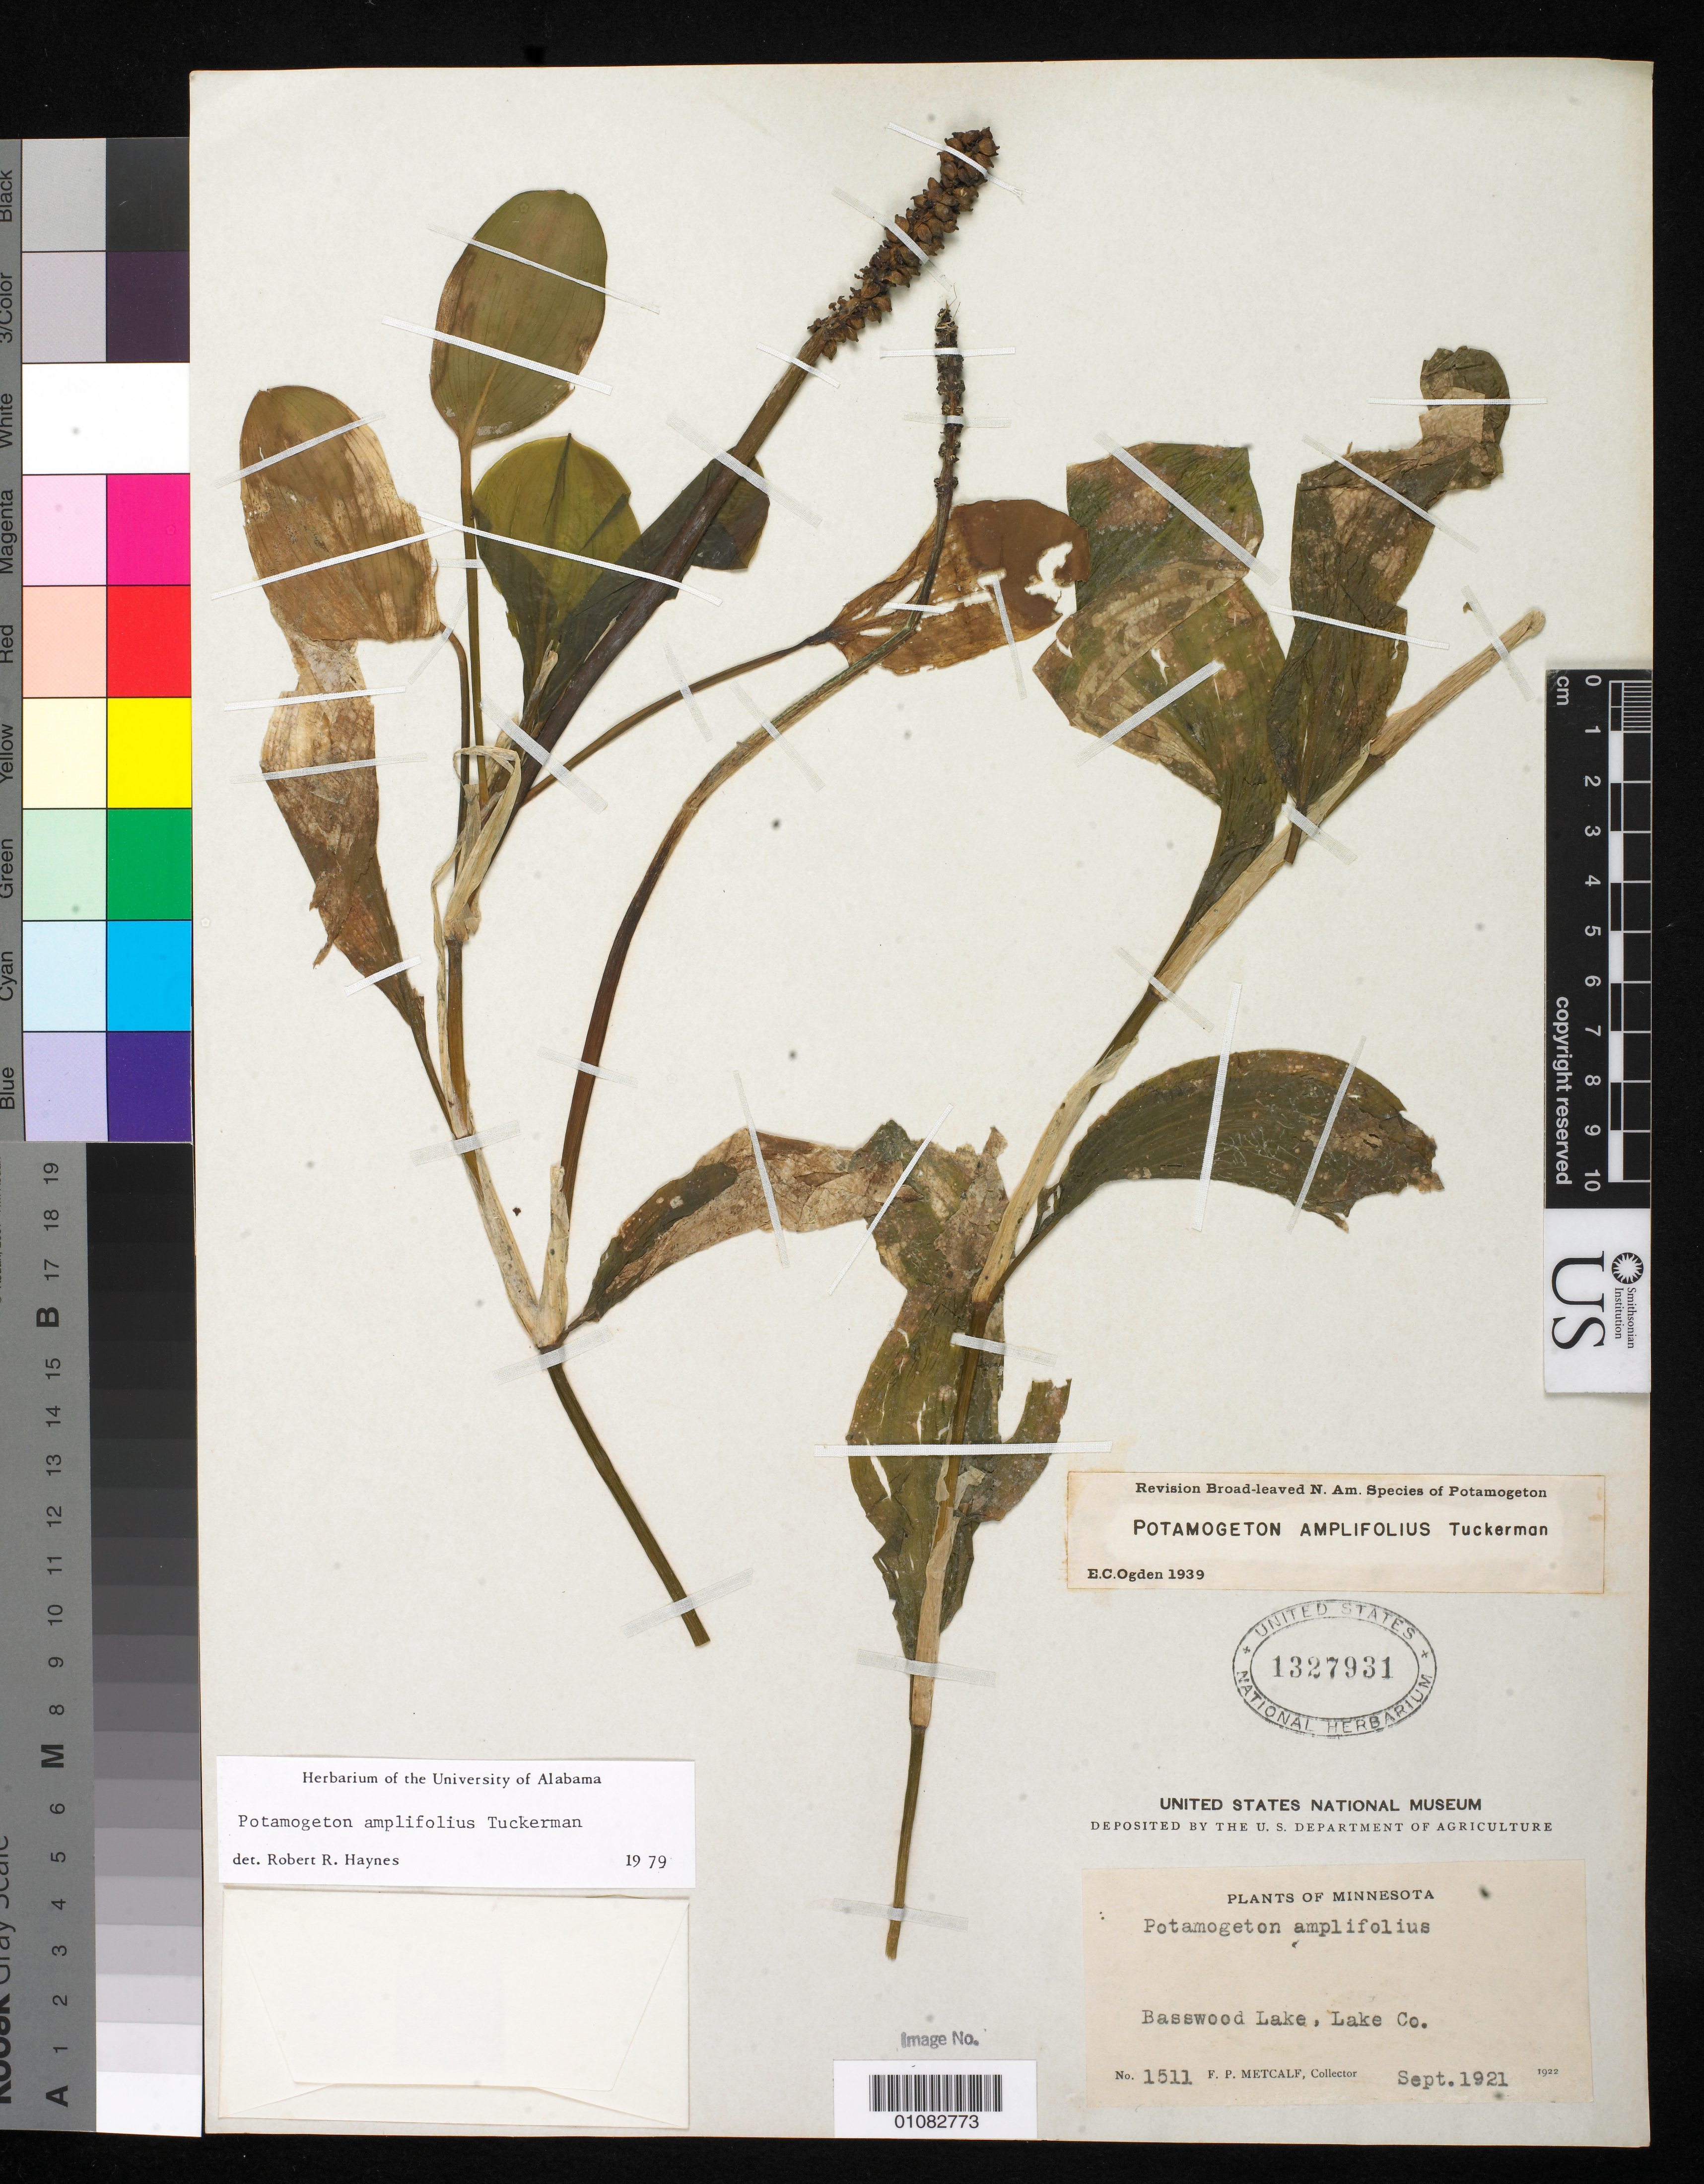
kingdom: Plantae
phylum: Tracheophyta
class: Liliopsida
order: Alismatales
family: Potamogetonaceae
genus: Potamogeton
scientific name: Potamogeton amplifolius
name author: Tuckerm.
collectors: F. P. Metcalf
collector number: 1511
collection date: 1921-09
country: United States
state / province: Minnesota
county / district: Lake County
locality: Basswood Lake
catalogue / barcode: US 1327931